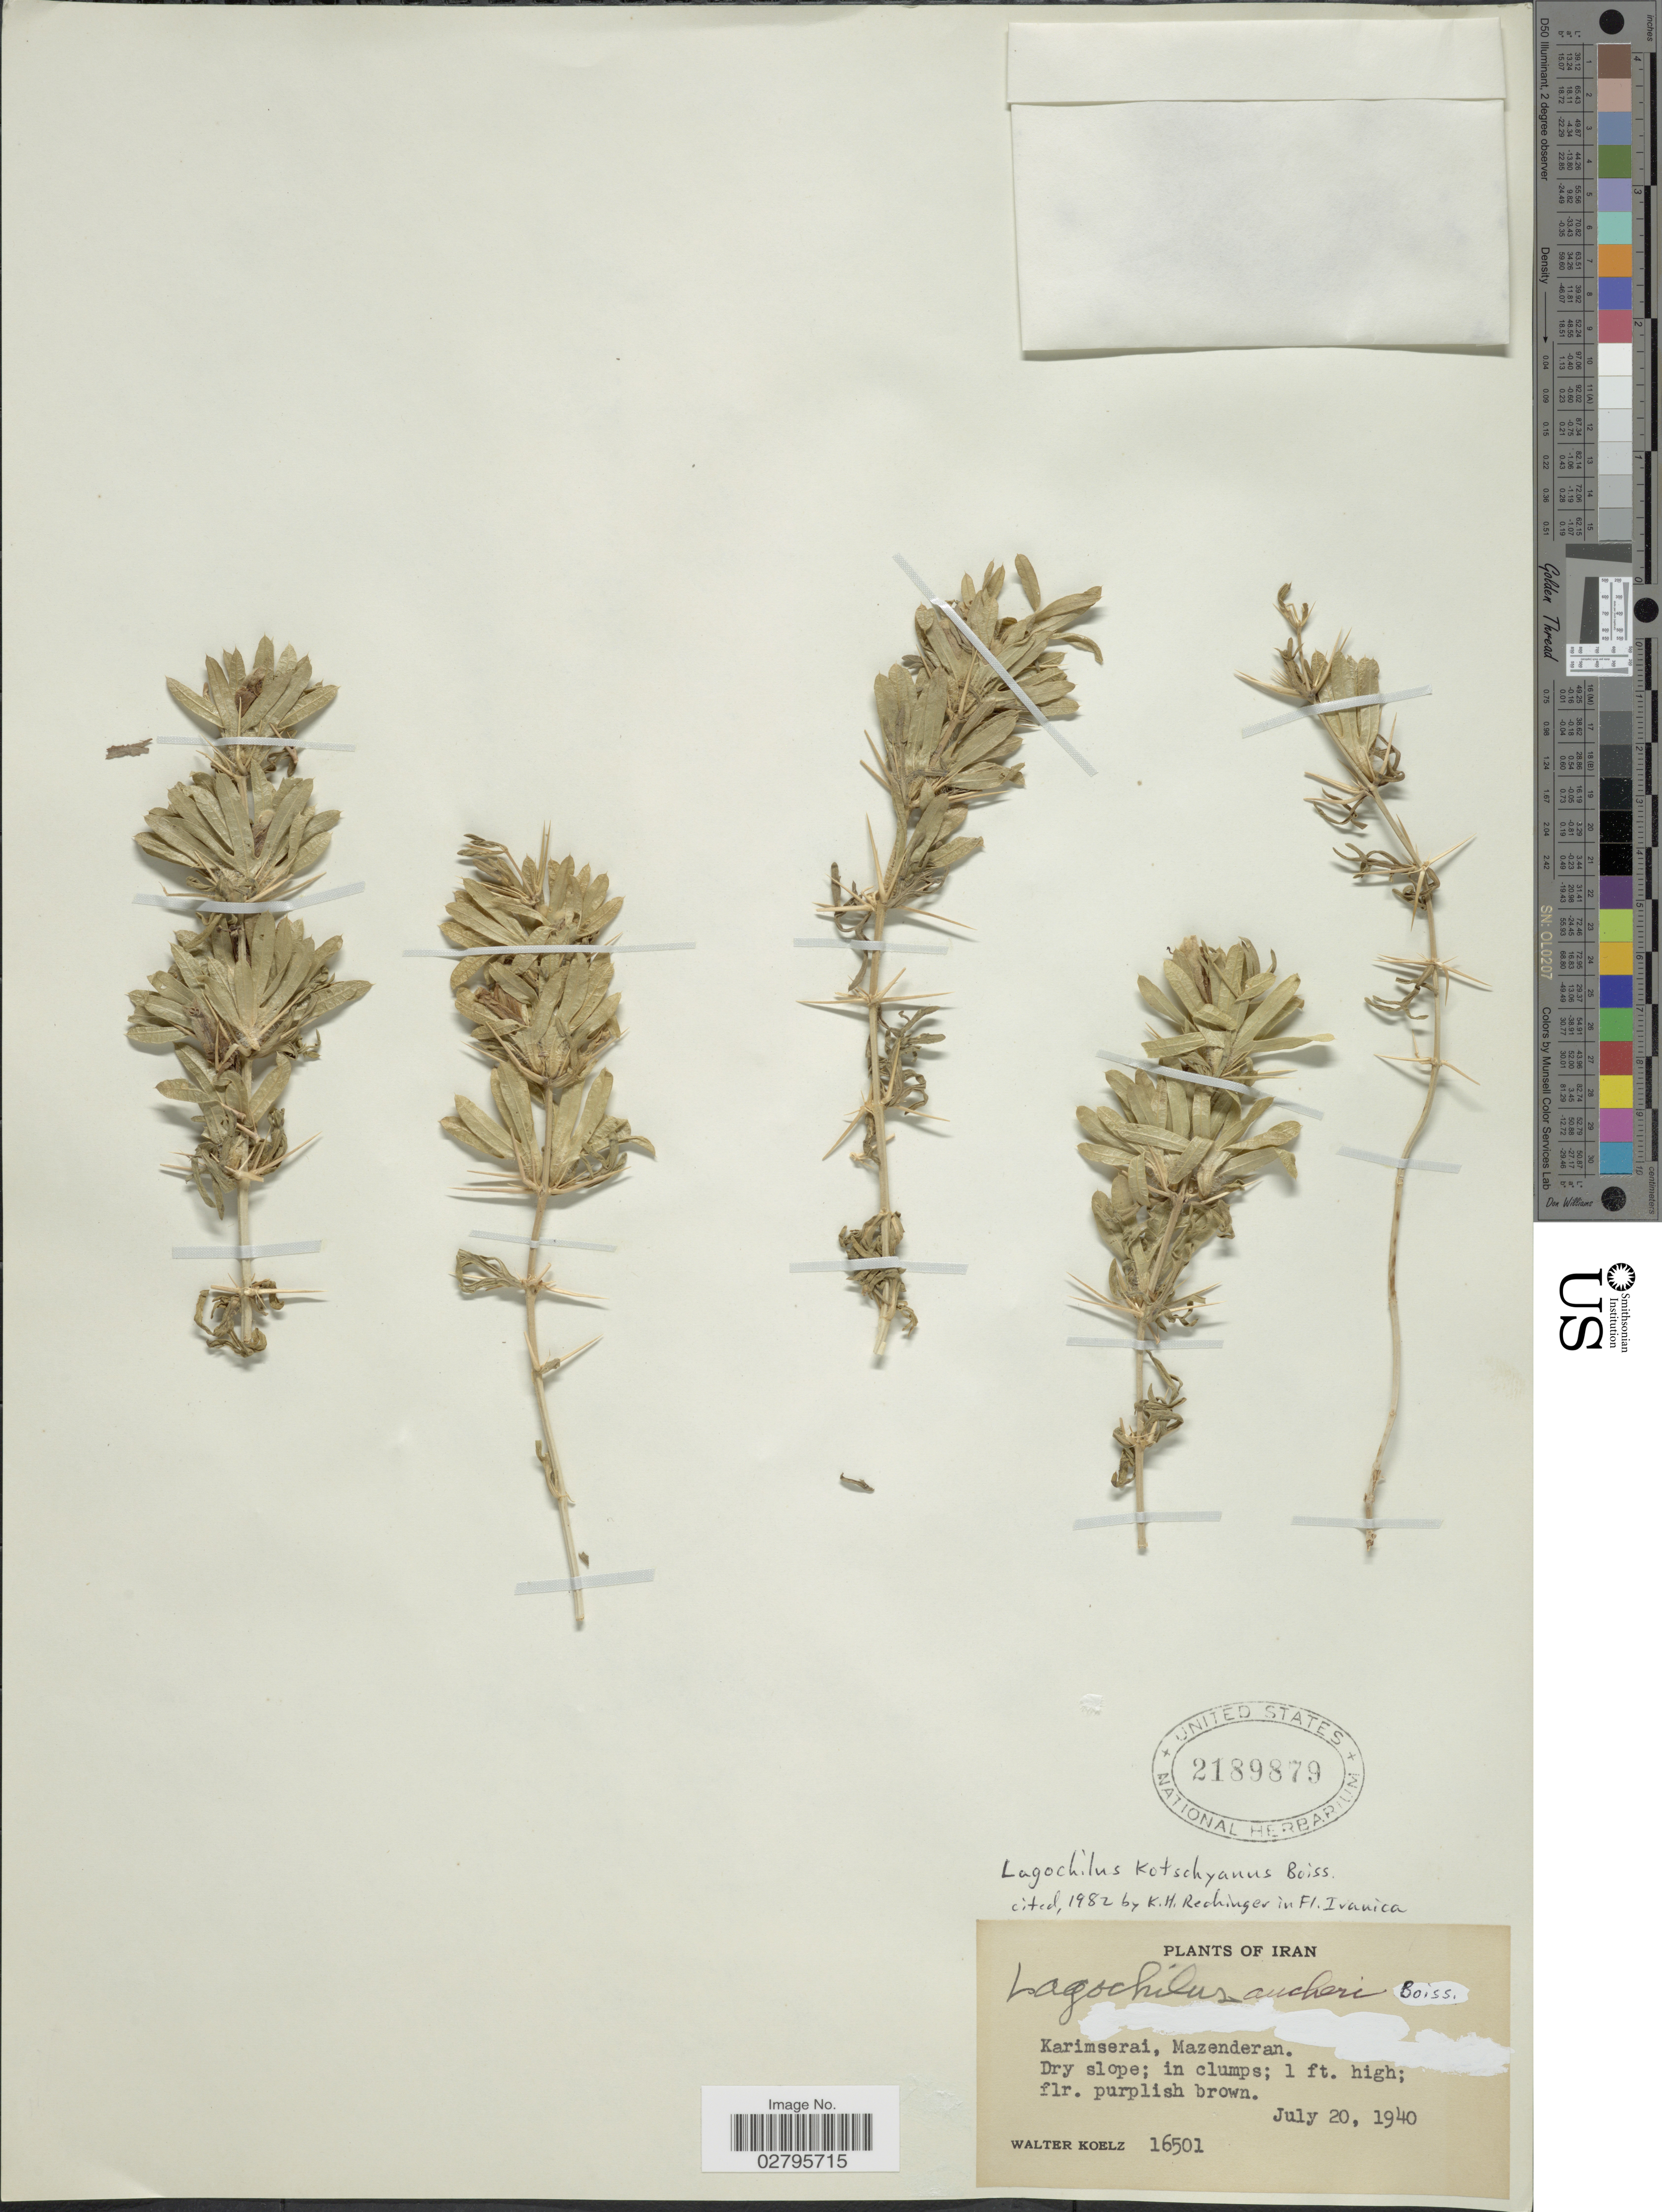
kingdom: Plantae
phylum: Tracheophyta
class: Magnoliopsida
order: Lamiales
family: Lamiaceae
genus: Lagochilus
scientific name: Lagochilus hispidus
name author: (Bel.) Fisch. & C.A. Mey.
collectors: W. N. Koelz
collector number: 16501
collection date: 1940-07-20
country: Iran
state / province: Mazandaran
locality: Karimserai, Mazenderan.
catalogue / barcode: US 2189879